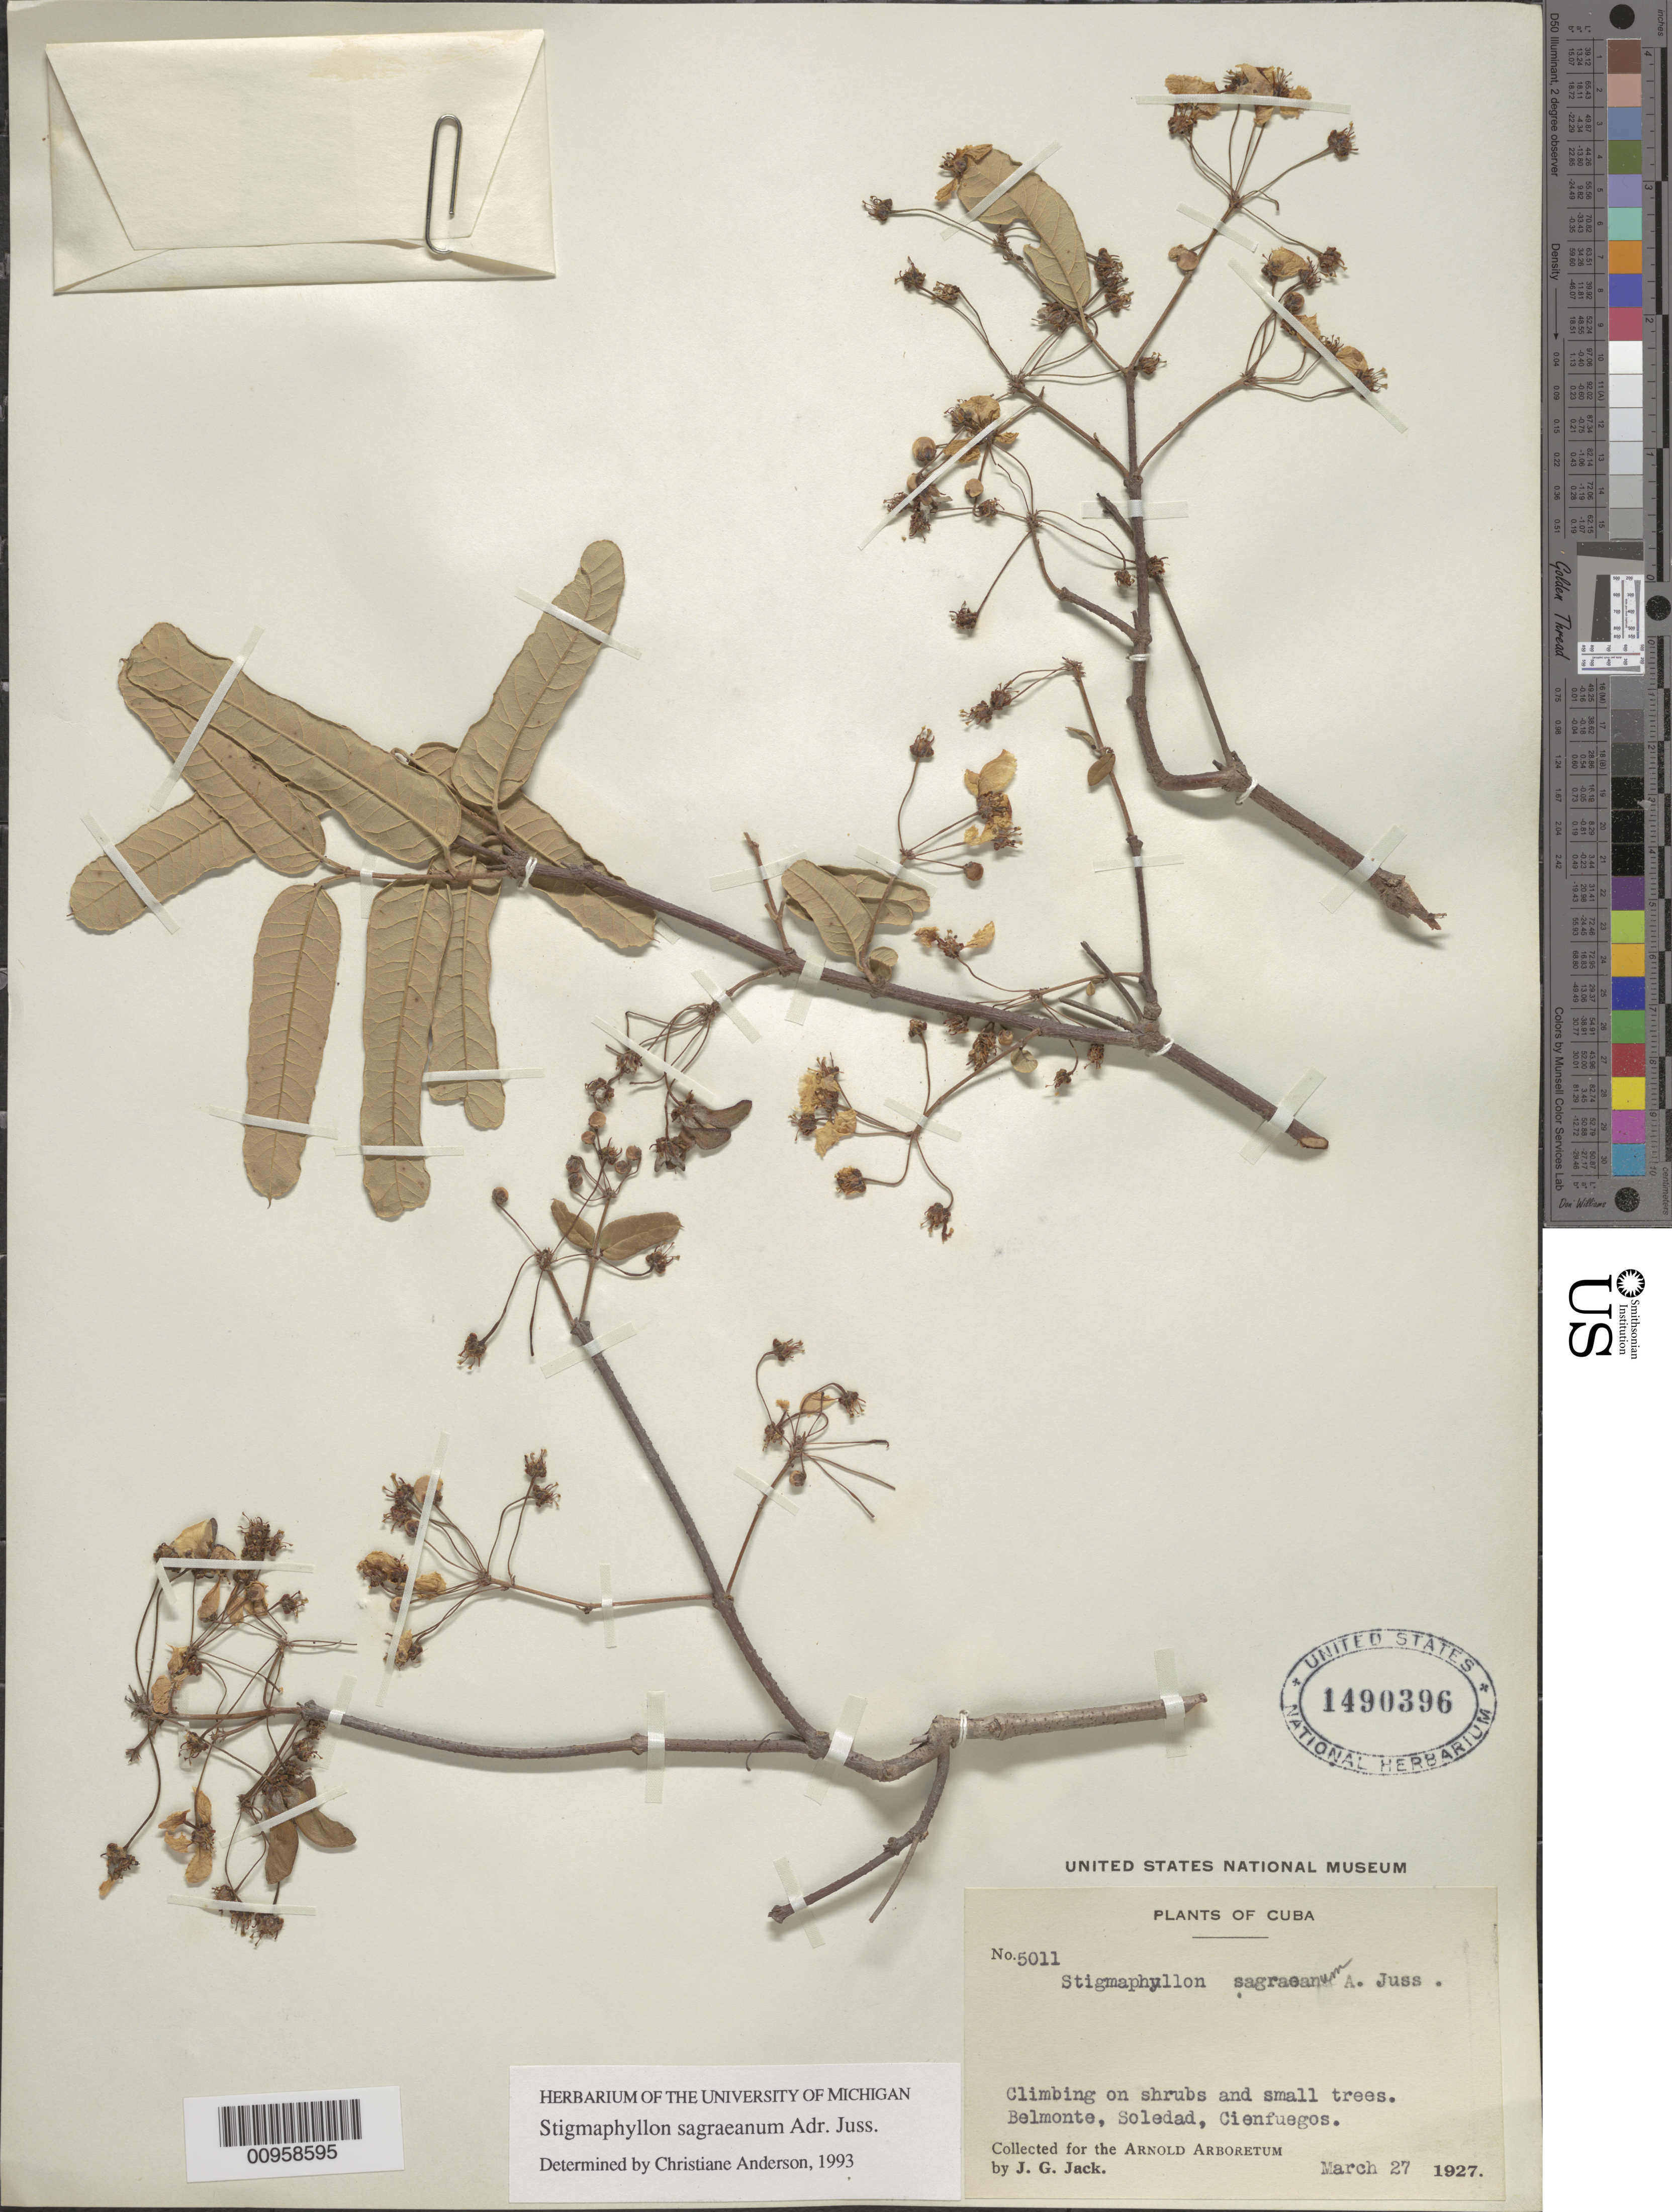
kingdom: Plantae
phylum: Tracheophyta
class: Magnoliopsida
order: Malpighiales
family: Malpighiaceae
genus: Stigmaphyllon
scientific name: Stigmaphyllon sagraeanum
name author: Juss.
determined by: Anderson, C.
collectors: J. G. Jack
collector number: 5011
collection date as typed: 27 Mar 1927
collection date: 1927-03-27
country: Cuba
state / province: Cienfuegos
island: Cuba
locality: Belmonte, Soledad, Cienfuegos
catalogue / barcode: US 1490396